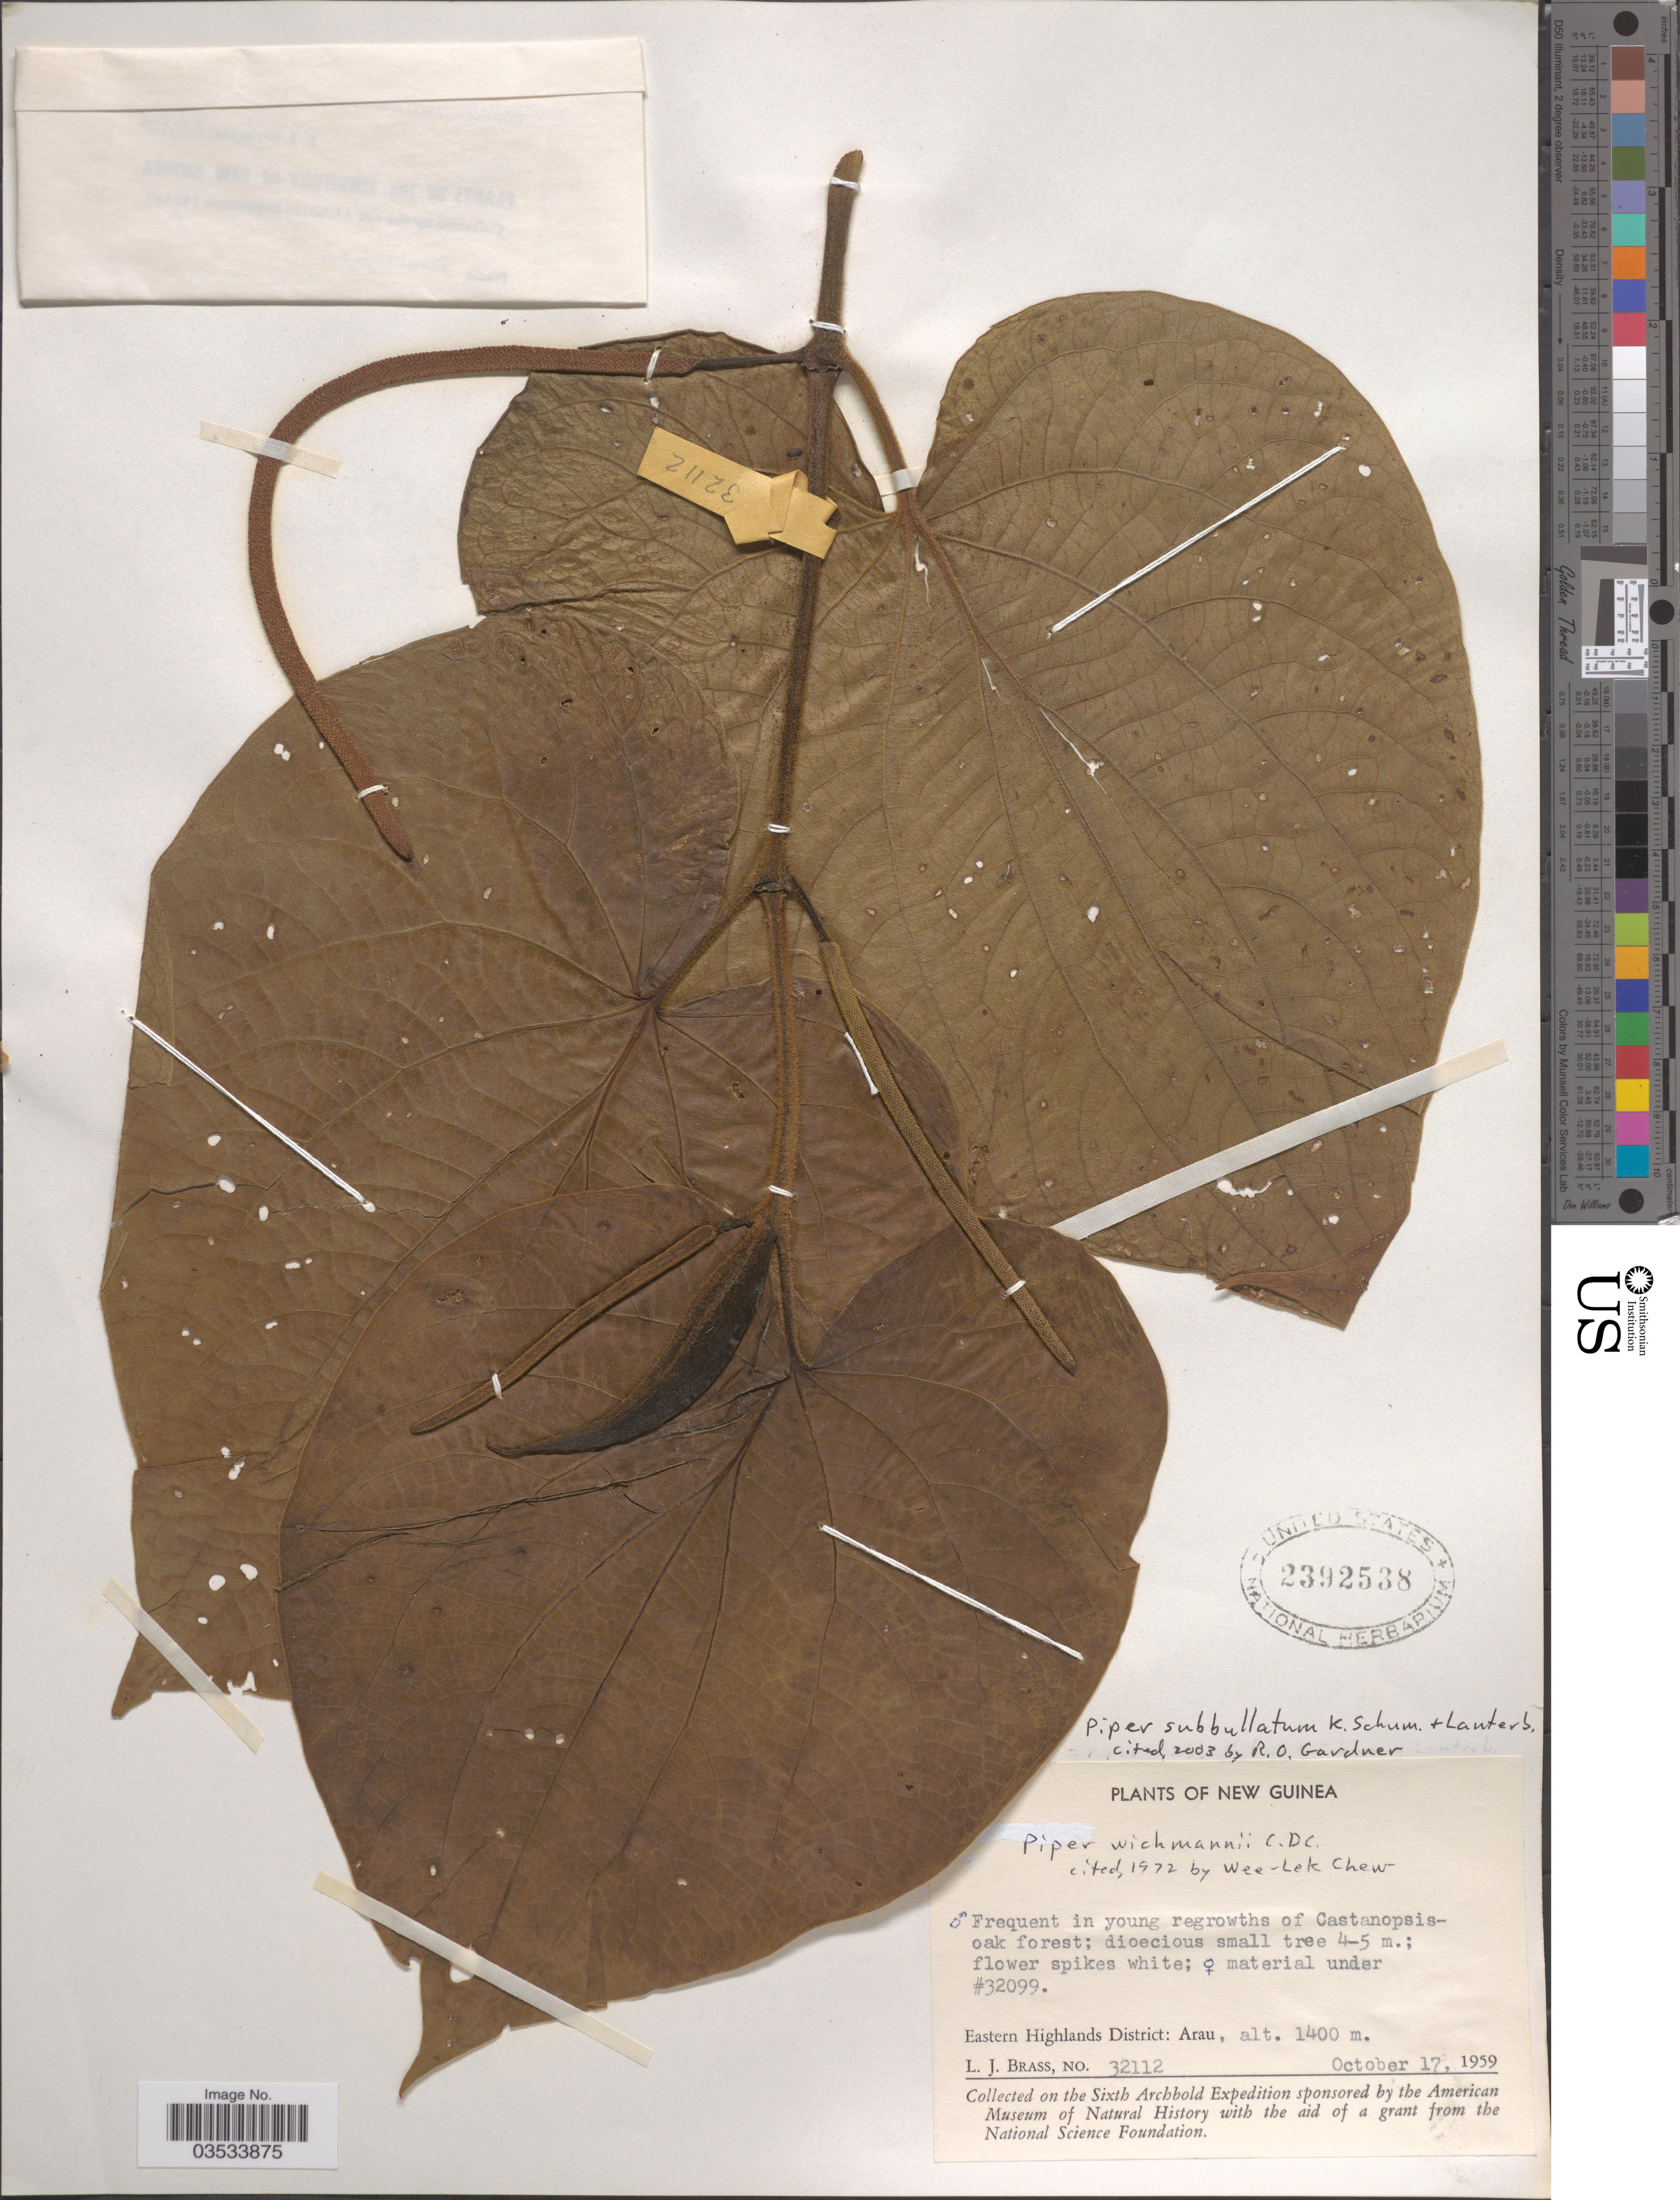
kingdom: Plantae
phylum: Tracheophyta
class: Magnoliopsida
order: Piperales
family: Piperaceae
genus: Piper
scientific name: Piper subbullatum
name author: K. Schum. & Lauterb.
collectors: L. J. Brass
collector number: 32112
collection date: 1959-10-17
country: Papua New Guinea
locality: New Guinea. Eastern Highlands District: Arau.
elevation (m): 1400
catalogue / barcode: US 2392538